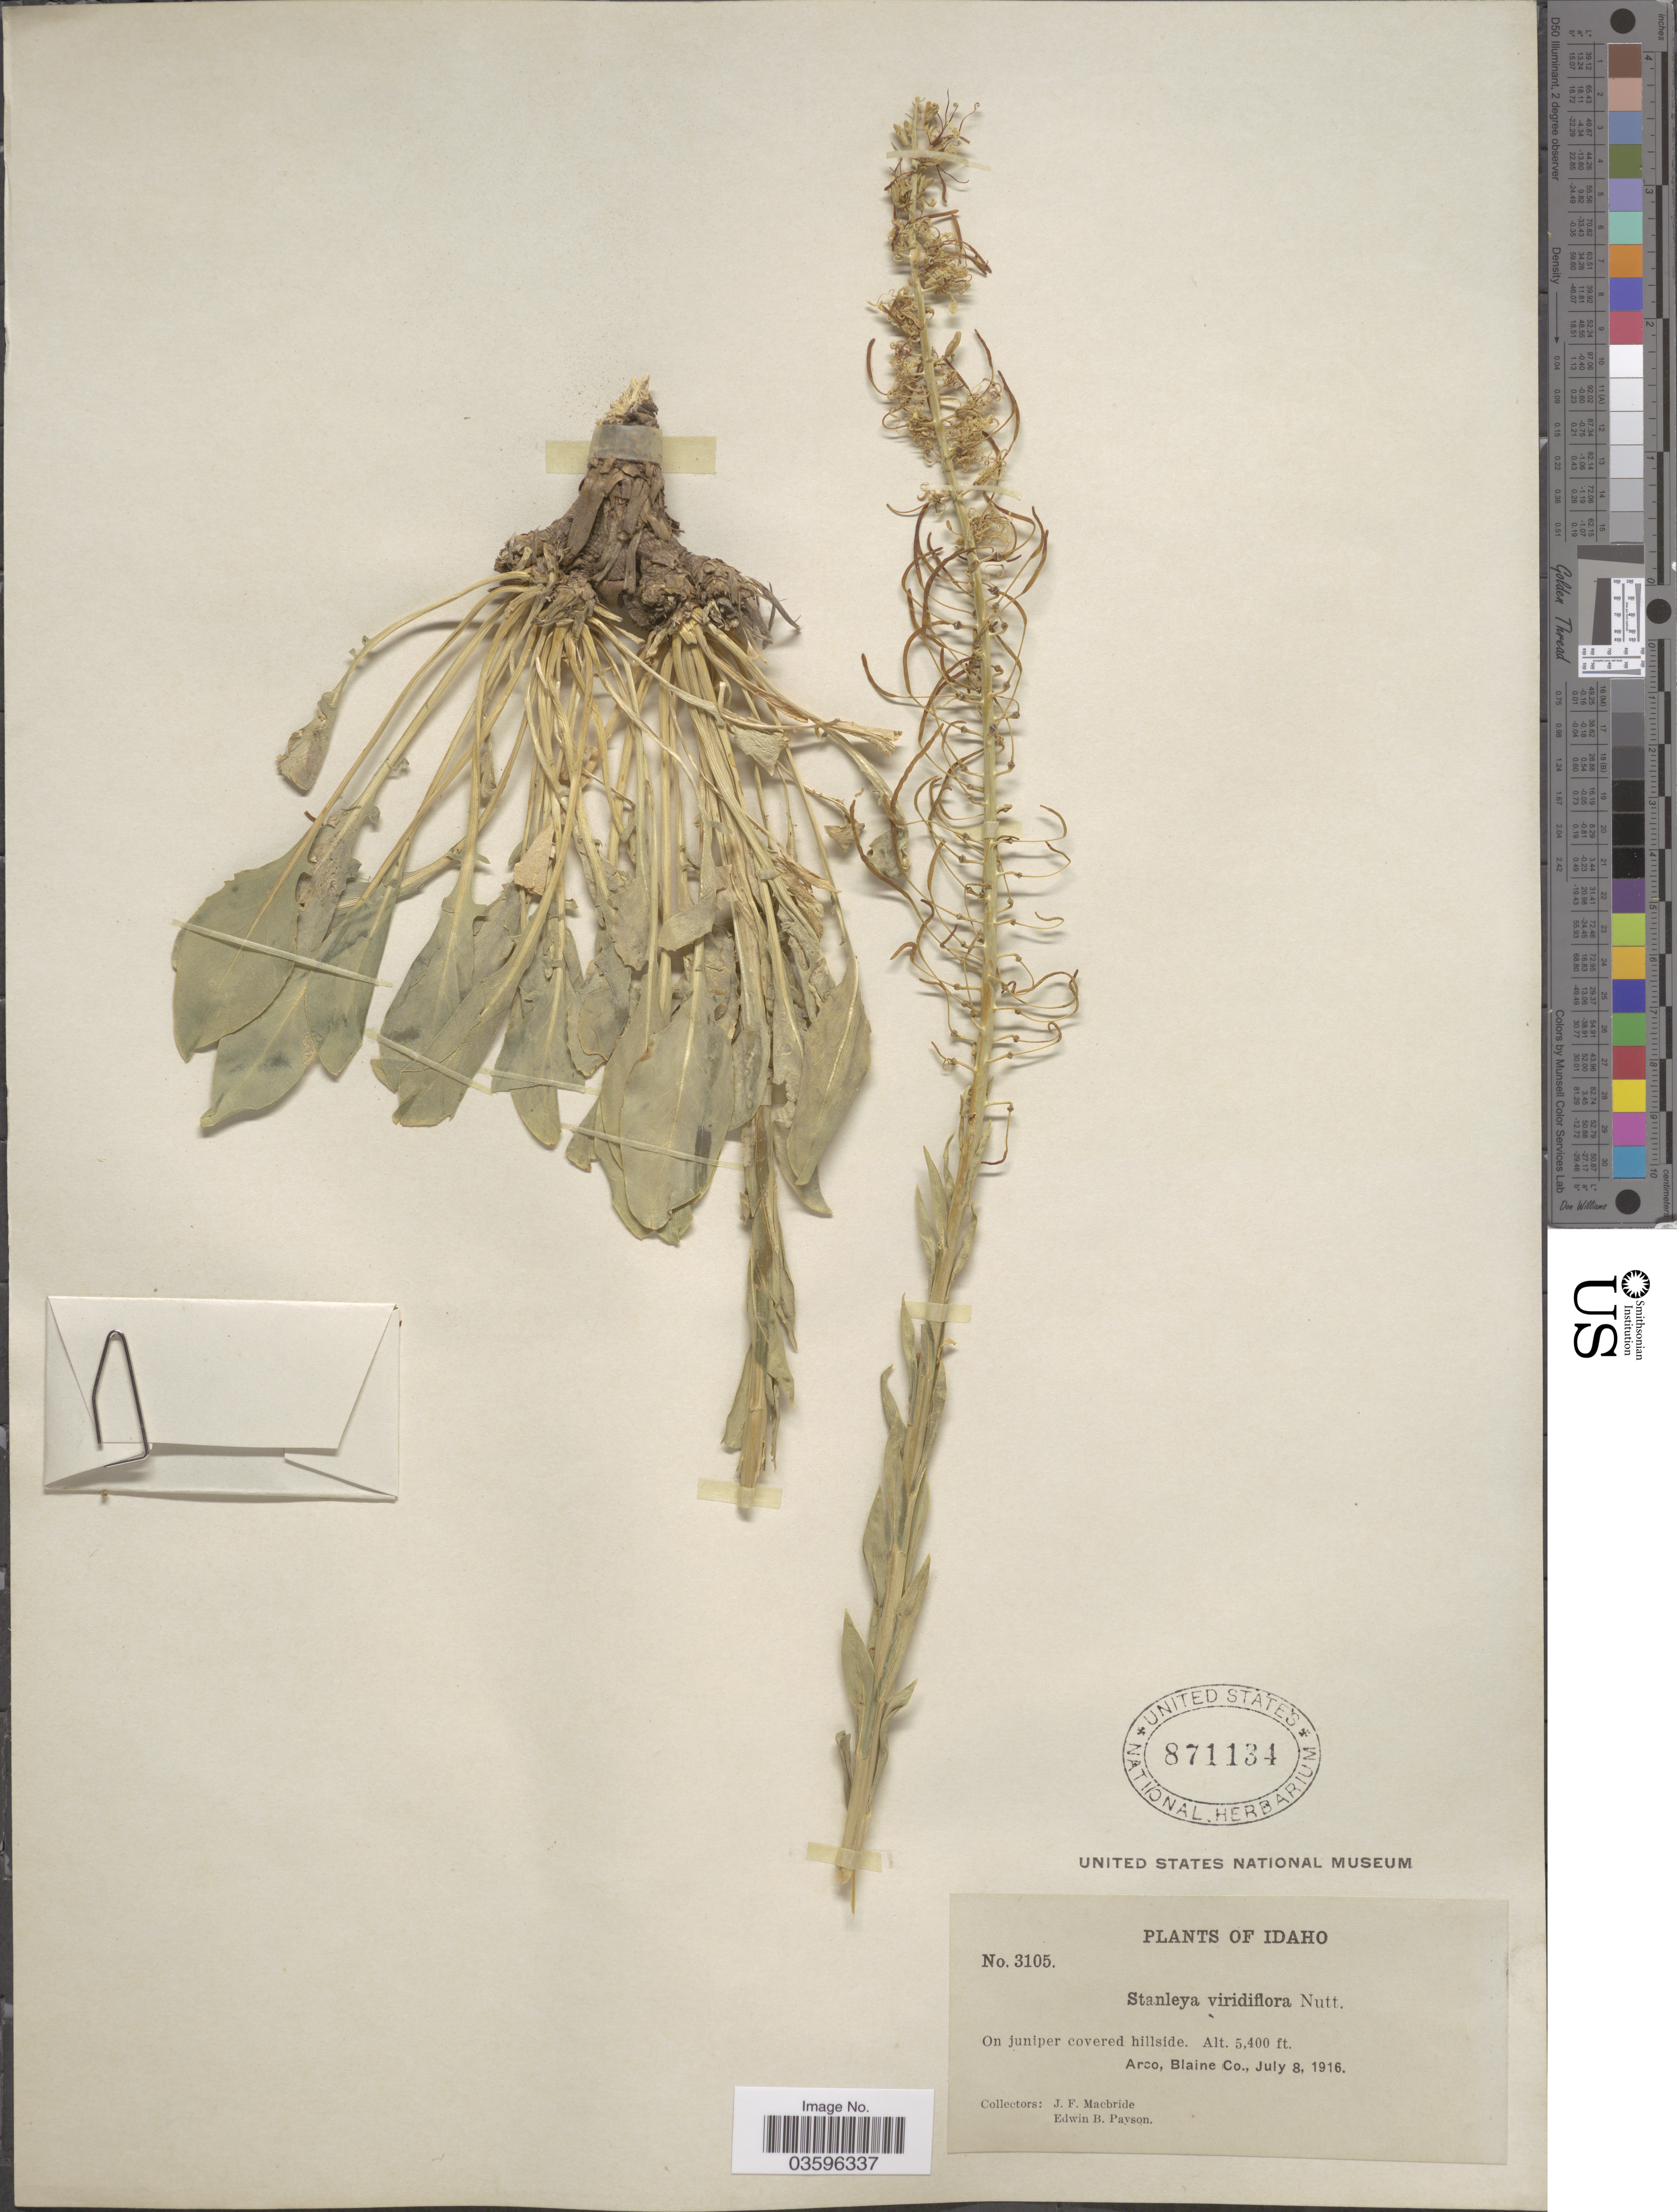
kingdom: Plantae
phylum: Tracheophyta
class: Magnoliopsida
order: Brassicales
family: Brassicaceae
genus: Stanleya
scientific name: Stanleya viridiflora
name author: Nutt.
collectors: J. F. Macbride & E. B. Payson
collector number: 3105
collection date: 1916-07-08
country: United States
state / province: Idaho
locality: Arco, Blaine Co.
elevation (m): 1646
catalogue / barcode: US 871134